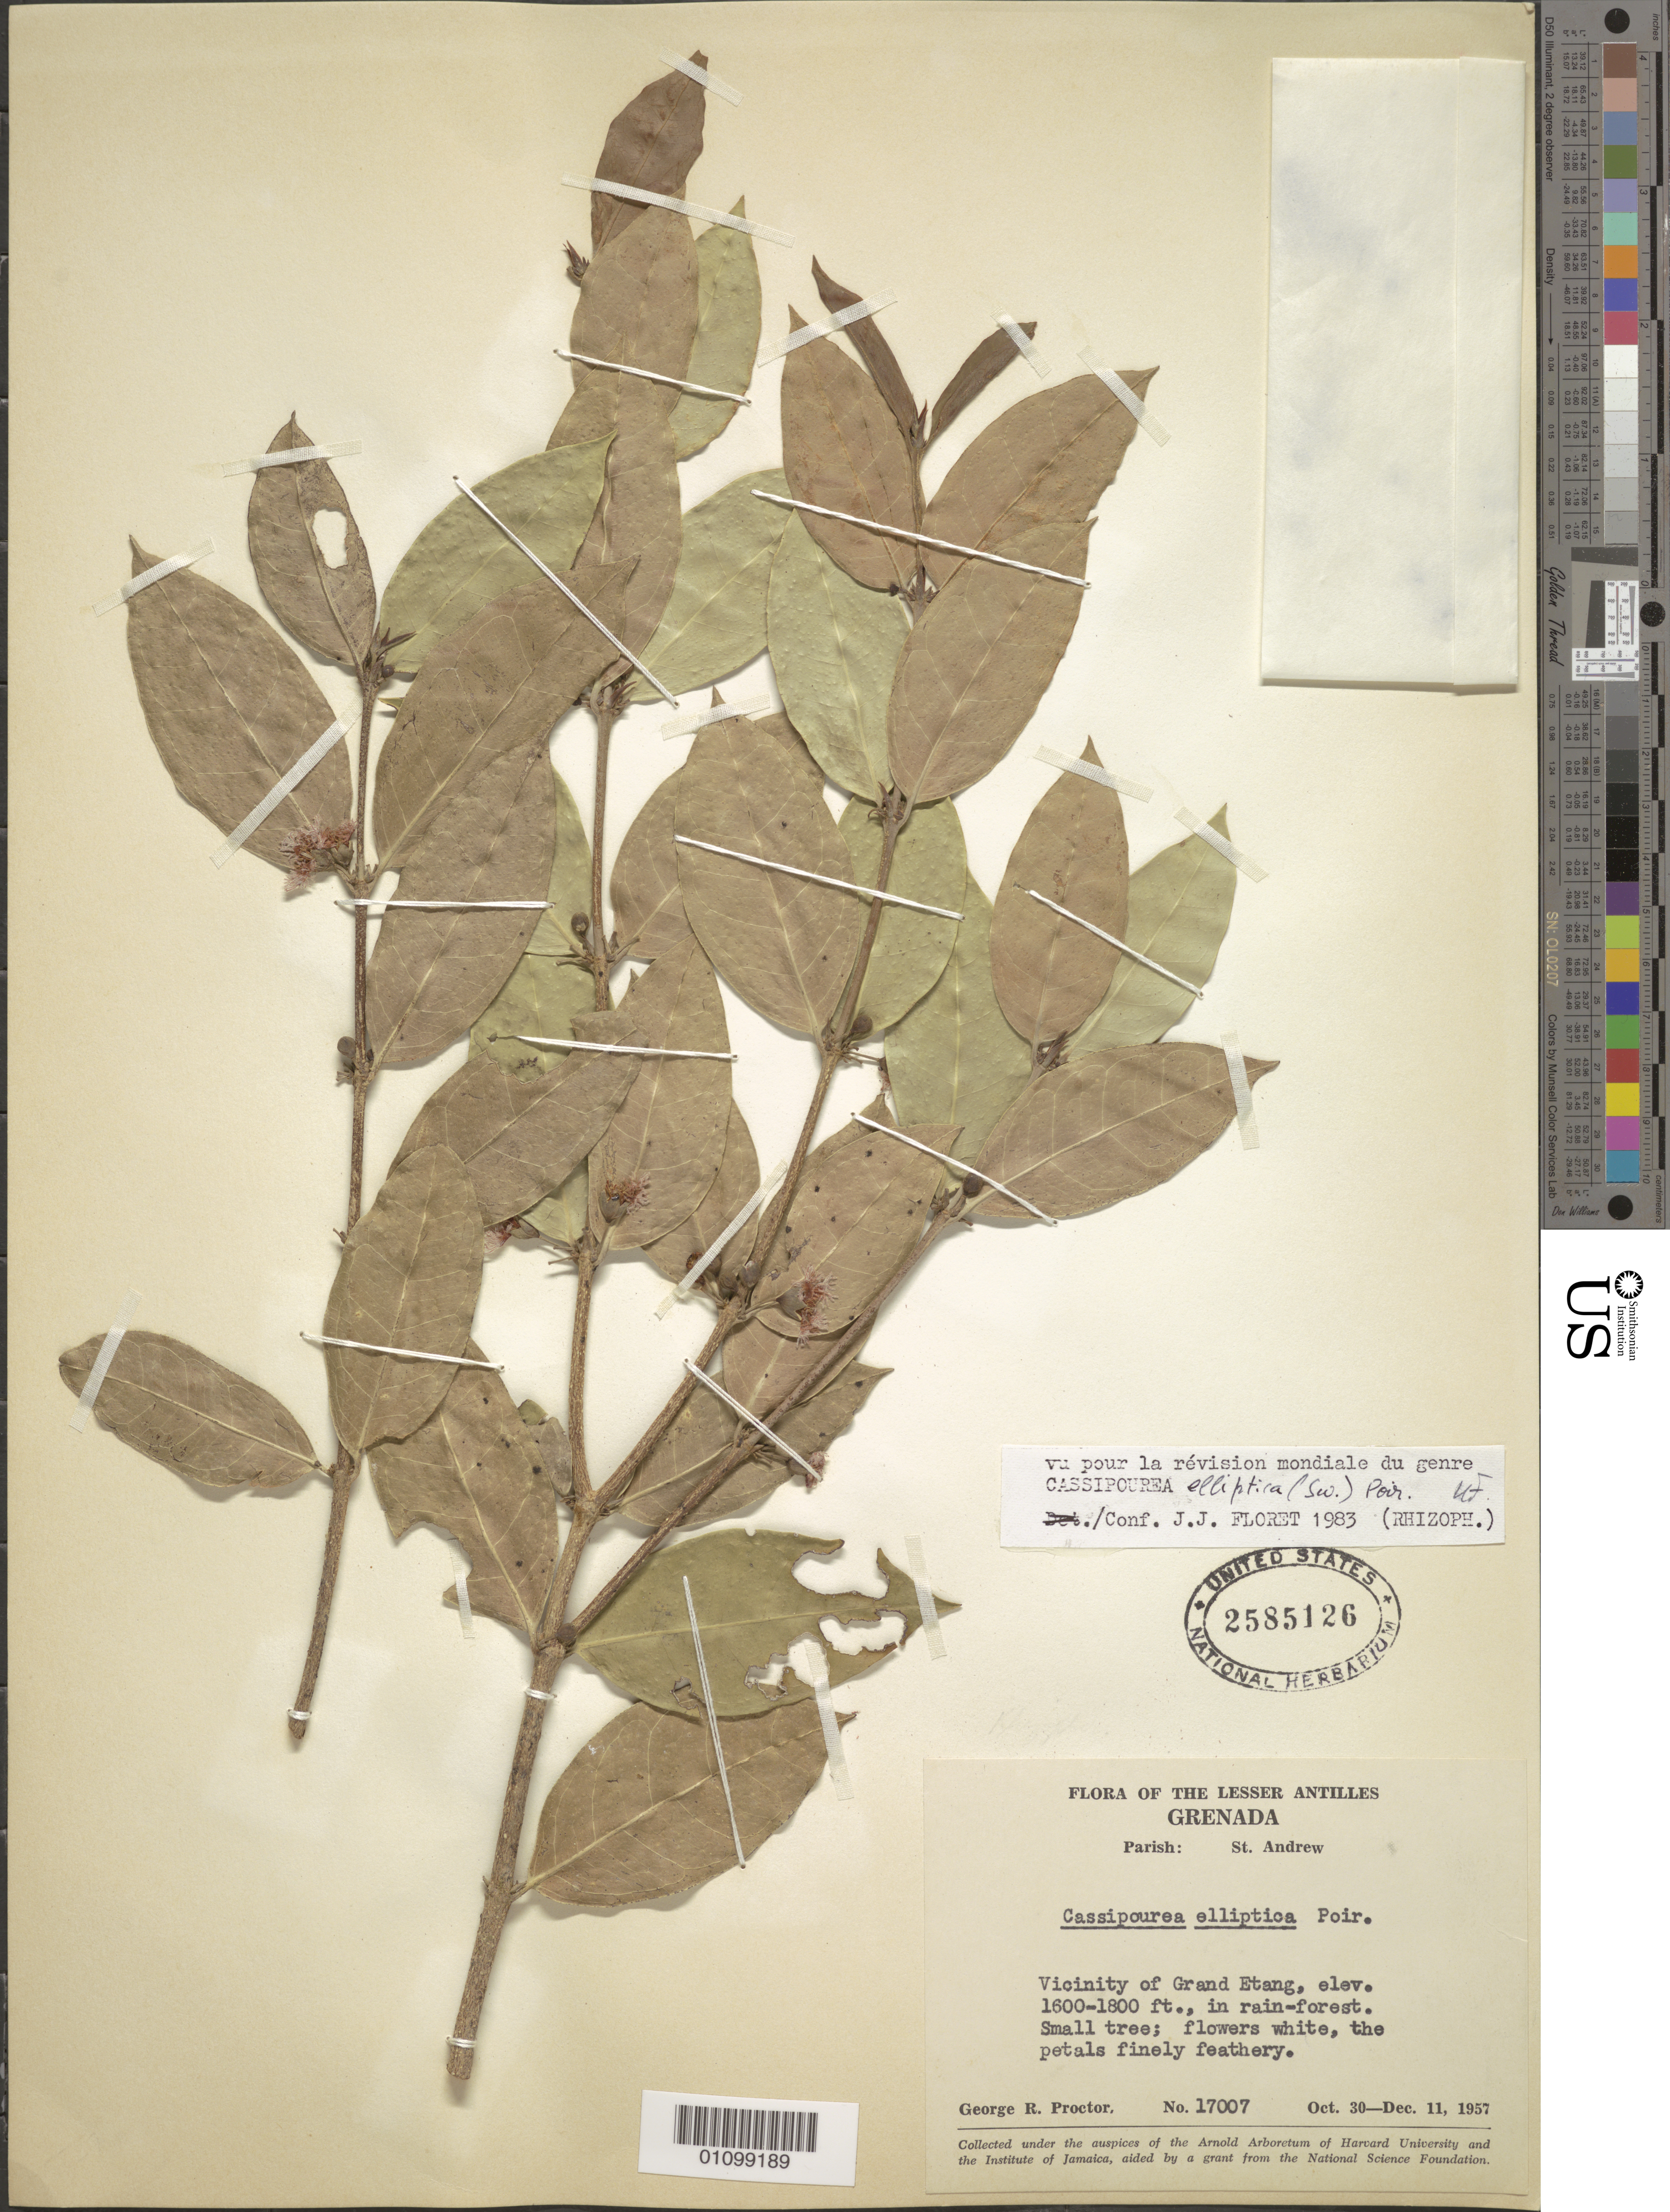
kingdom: Plantae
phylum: Tracheophyta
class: Magnoliopsida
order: Malpighiales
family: Rhizophoraceae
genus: Cassipourea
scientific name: Cassipourea guianensis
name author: Aubl.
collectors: G. R. Proctor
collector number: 17007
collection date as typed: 30 Oct 1957 to 11 Dec 1957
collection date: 1957-10-30/1957-12-11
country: Grenada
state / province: Saint Andrew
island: Grenada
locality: Vicinity of Grand Etang. In rain forest.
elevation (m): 488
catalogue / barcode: US 2585126